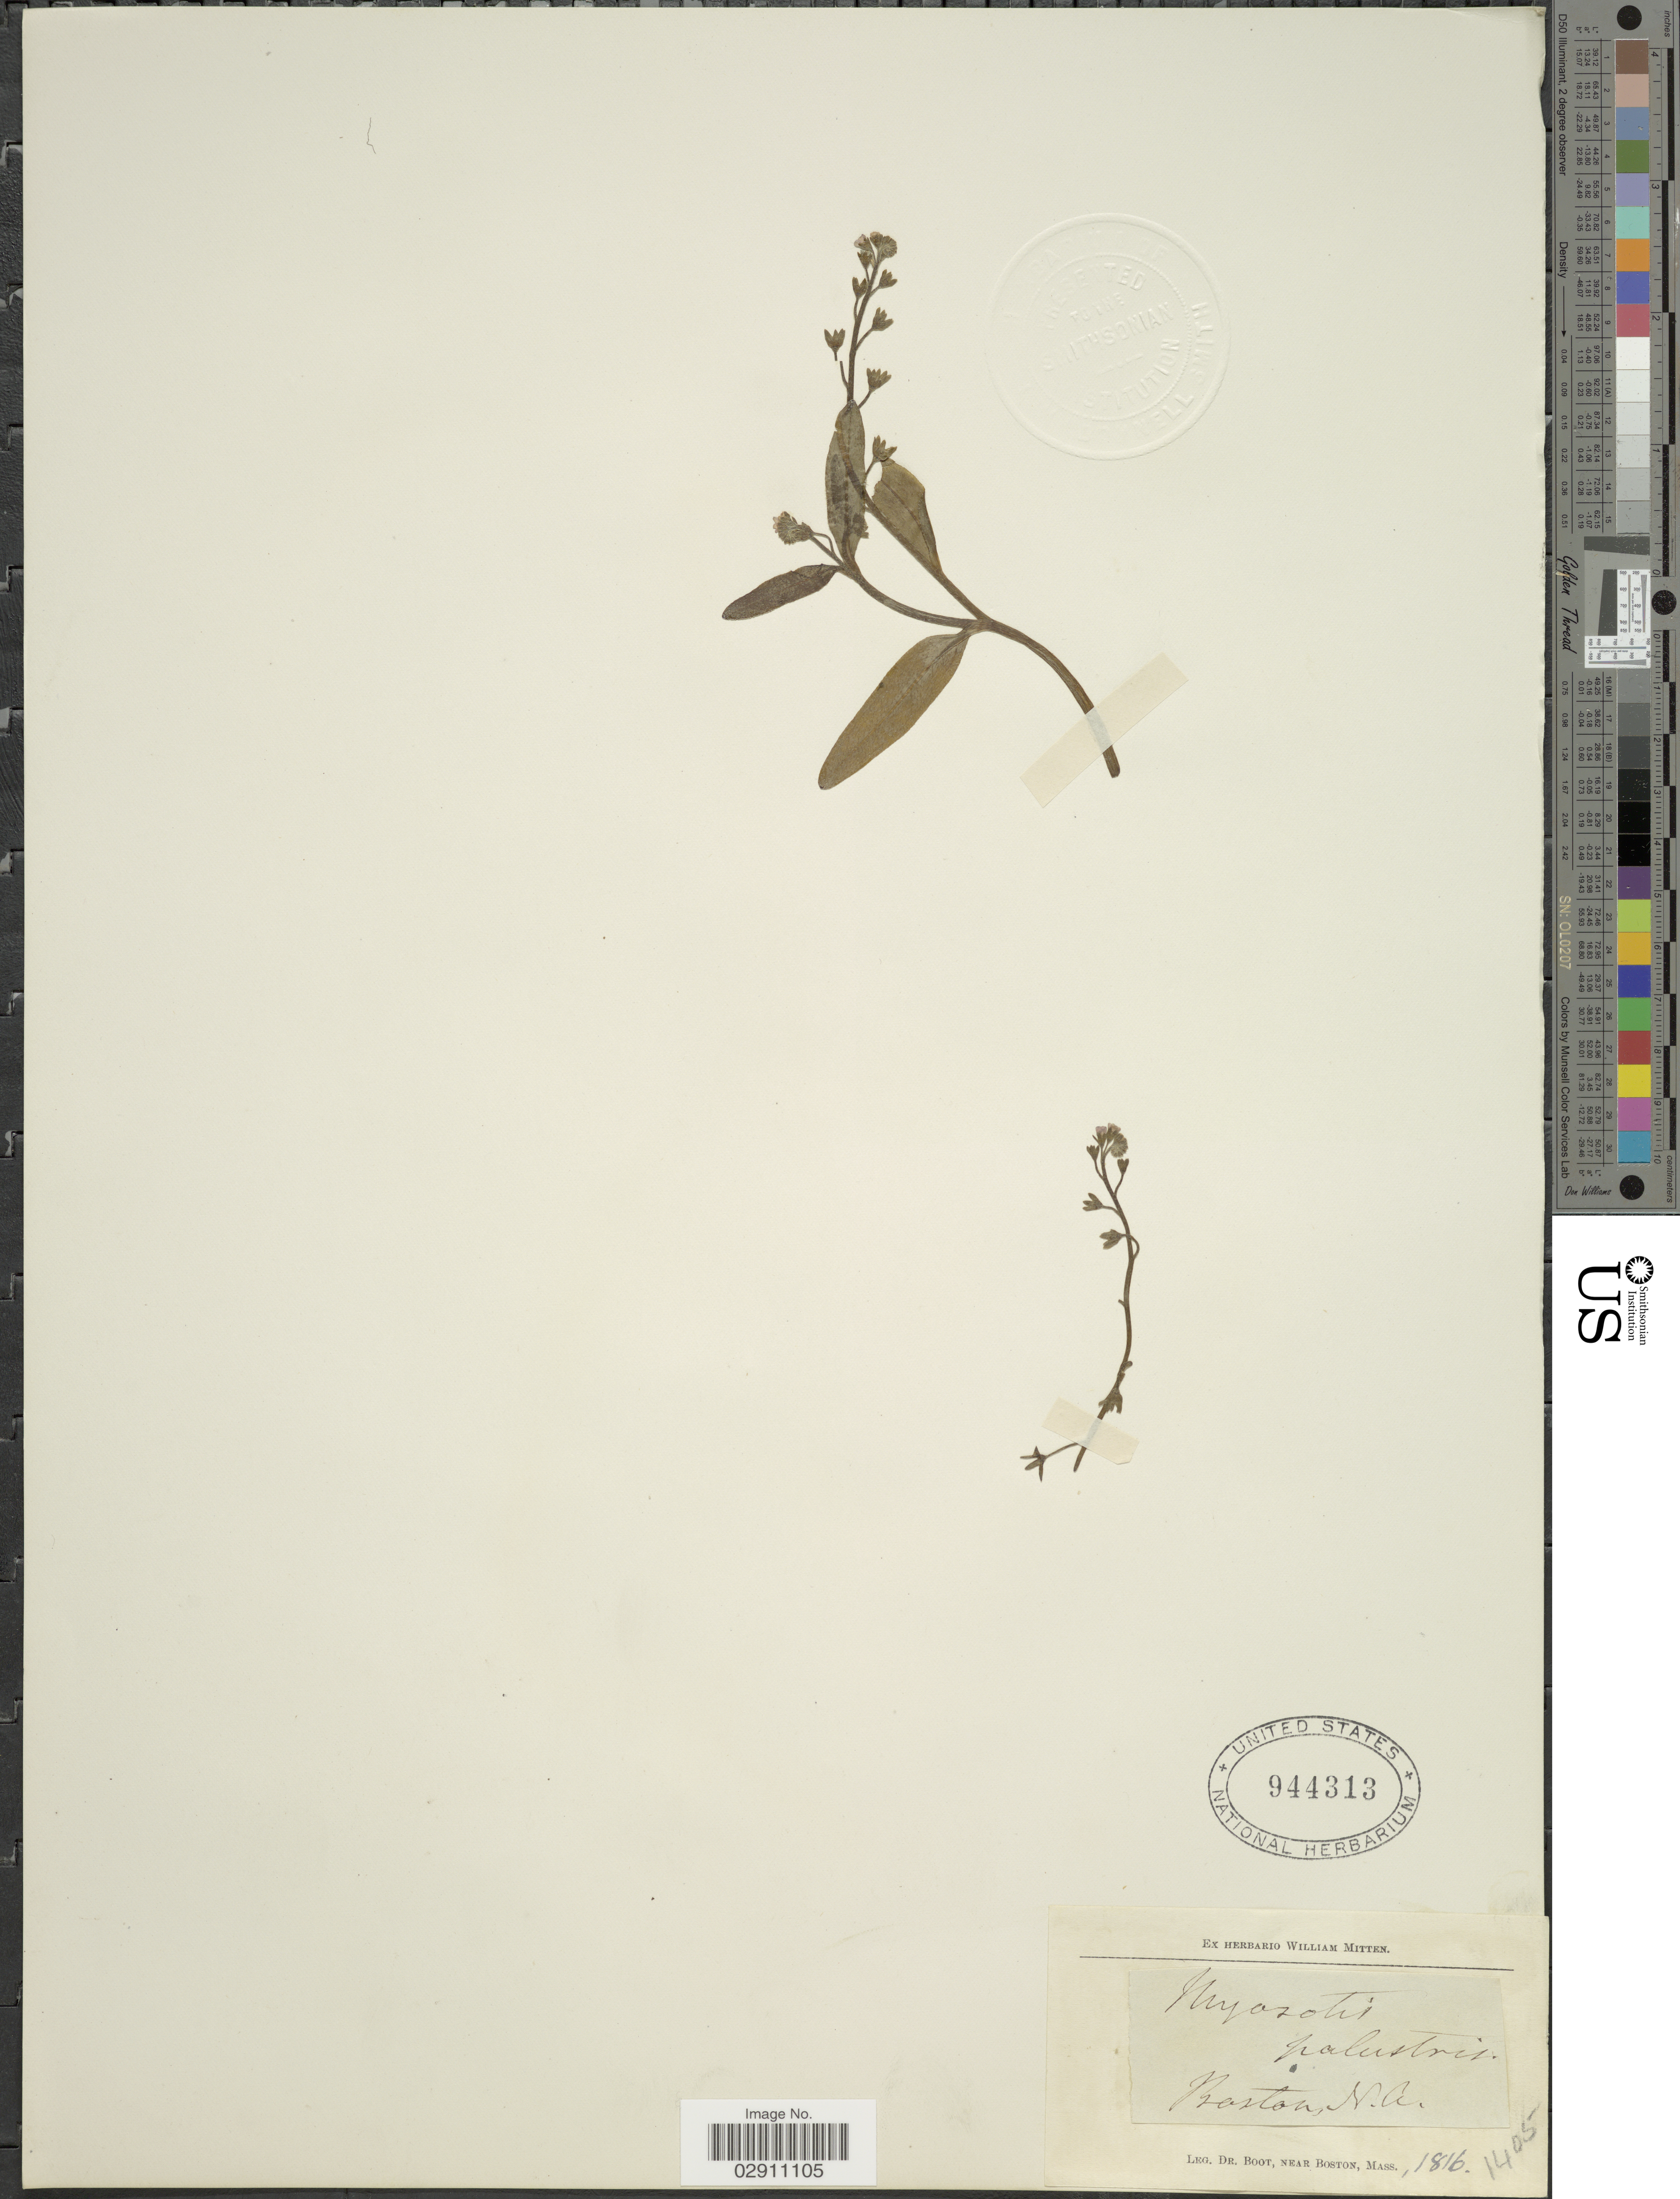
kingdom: Plantae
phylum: Tracheophyta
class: Magnoliopsida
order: Boraginales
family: Boraginaceae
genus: Myosotis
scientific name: Myosotis palustris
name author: L.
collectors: -. Boot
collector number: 1405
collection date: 1816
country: United States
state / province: North Carolina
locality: Baston.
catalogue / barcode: US 944313